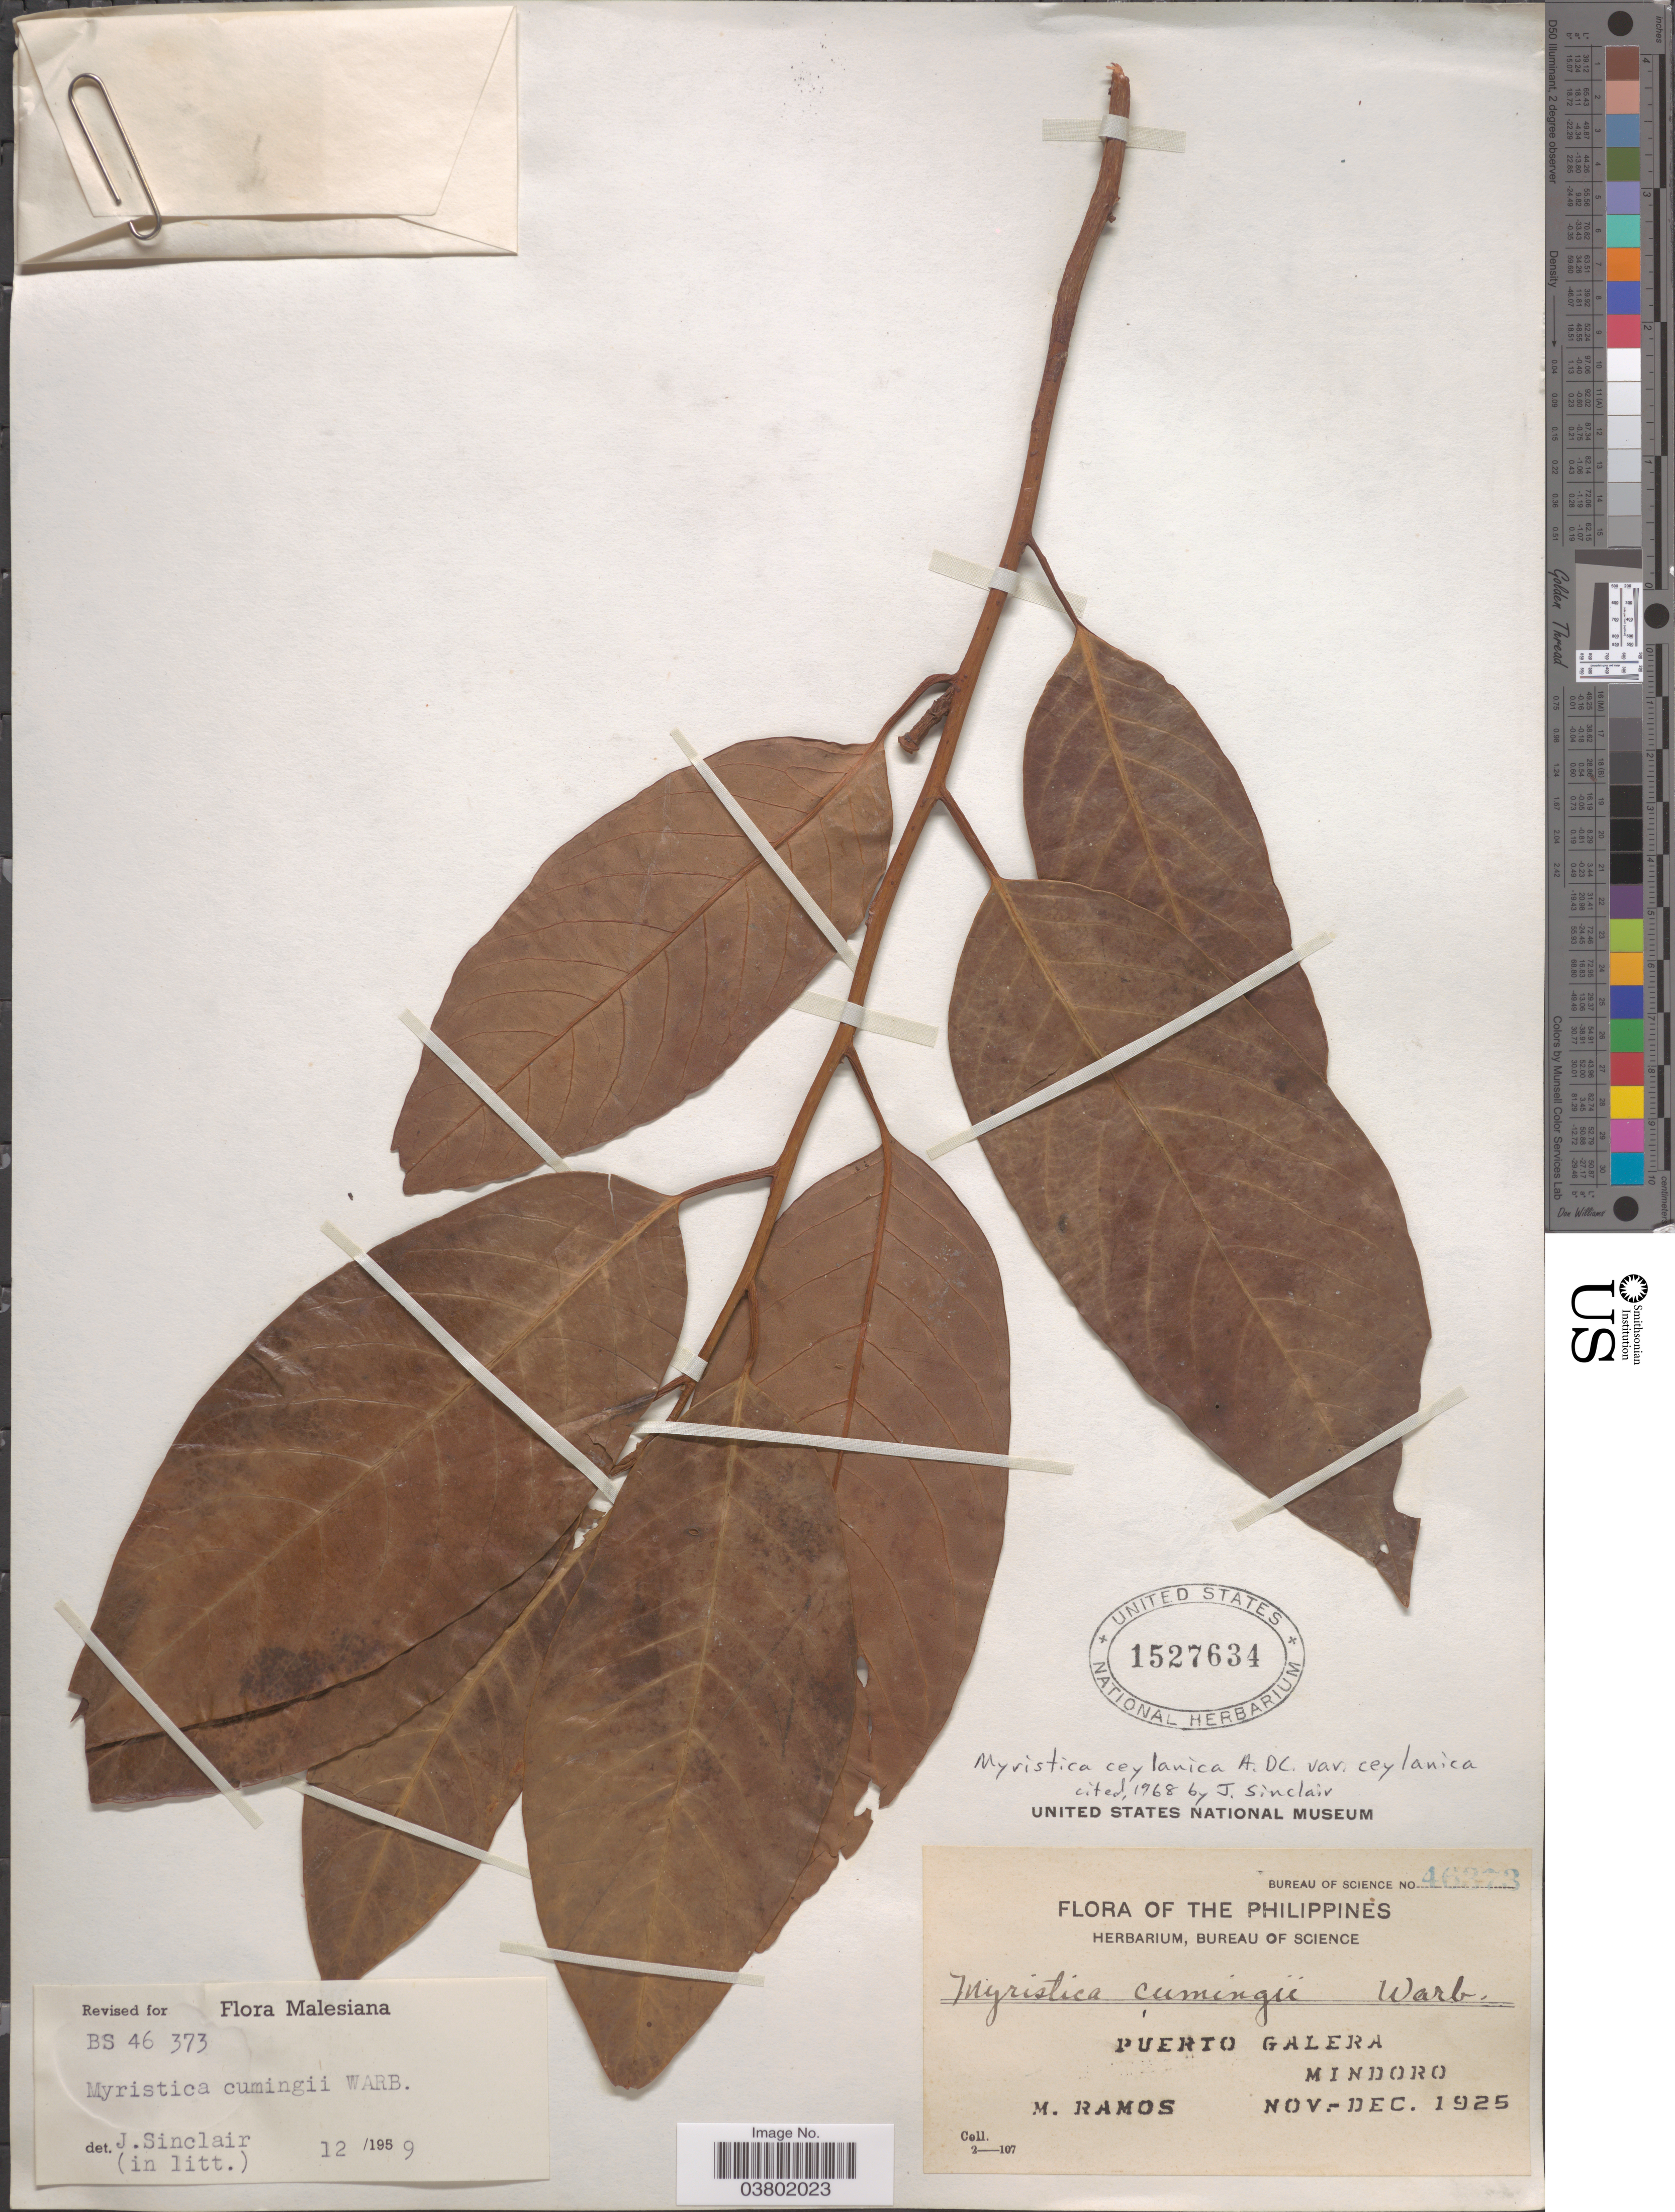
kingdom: Plantae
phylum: Tracheophyta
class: Magnoliopsida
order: Magnoliales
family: Myristicaceae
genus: Myristica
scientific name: Myristica ceylanica var. ceylanica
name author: A. DC.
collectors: M. Ramos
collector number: Bureau of Science 46373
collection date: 1925-11/1925-12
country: Philippines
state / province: Mimaropa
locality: Puerto Galera, Mindoro.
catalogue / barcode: US 1527634